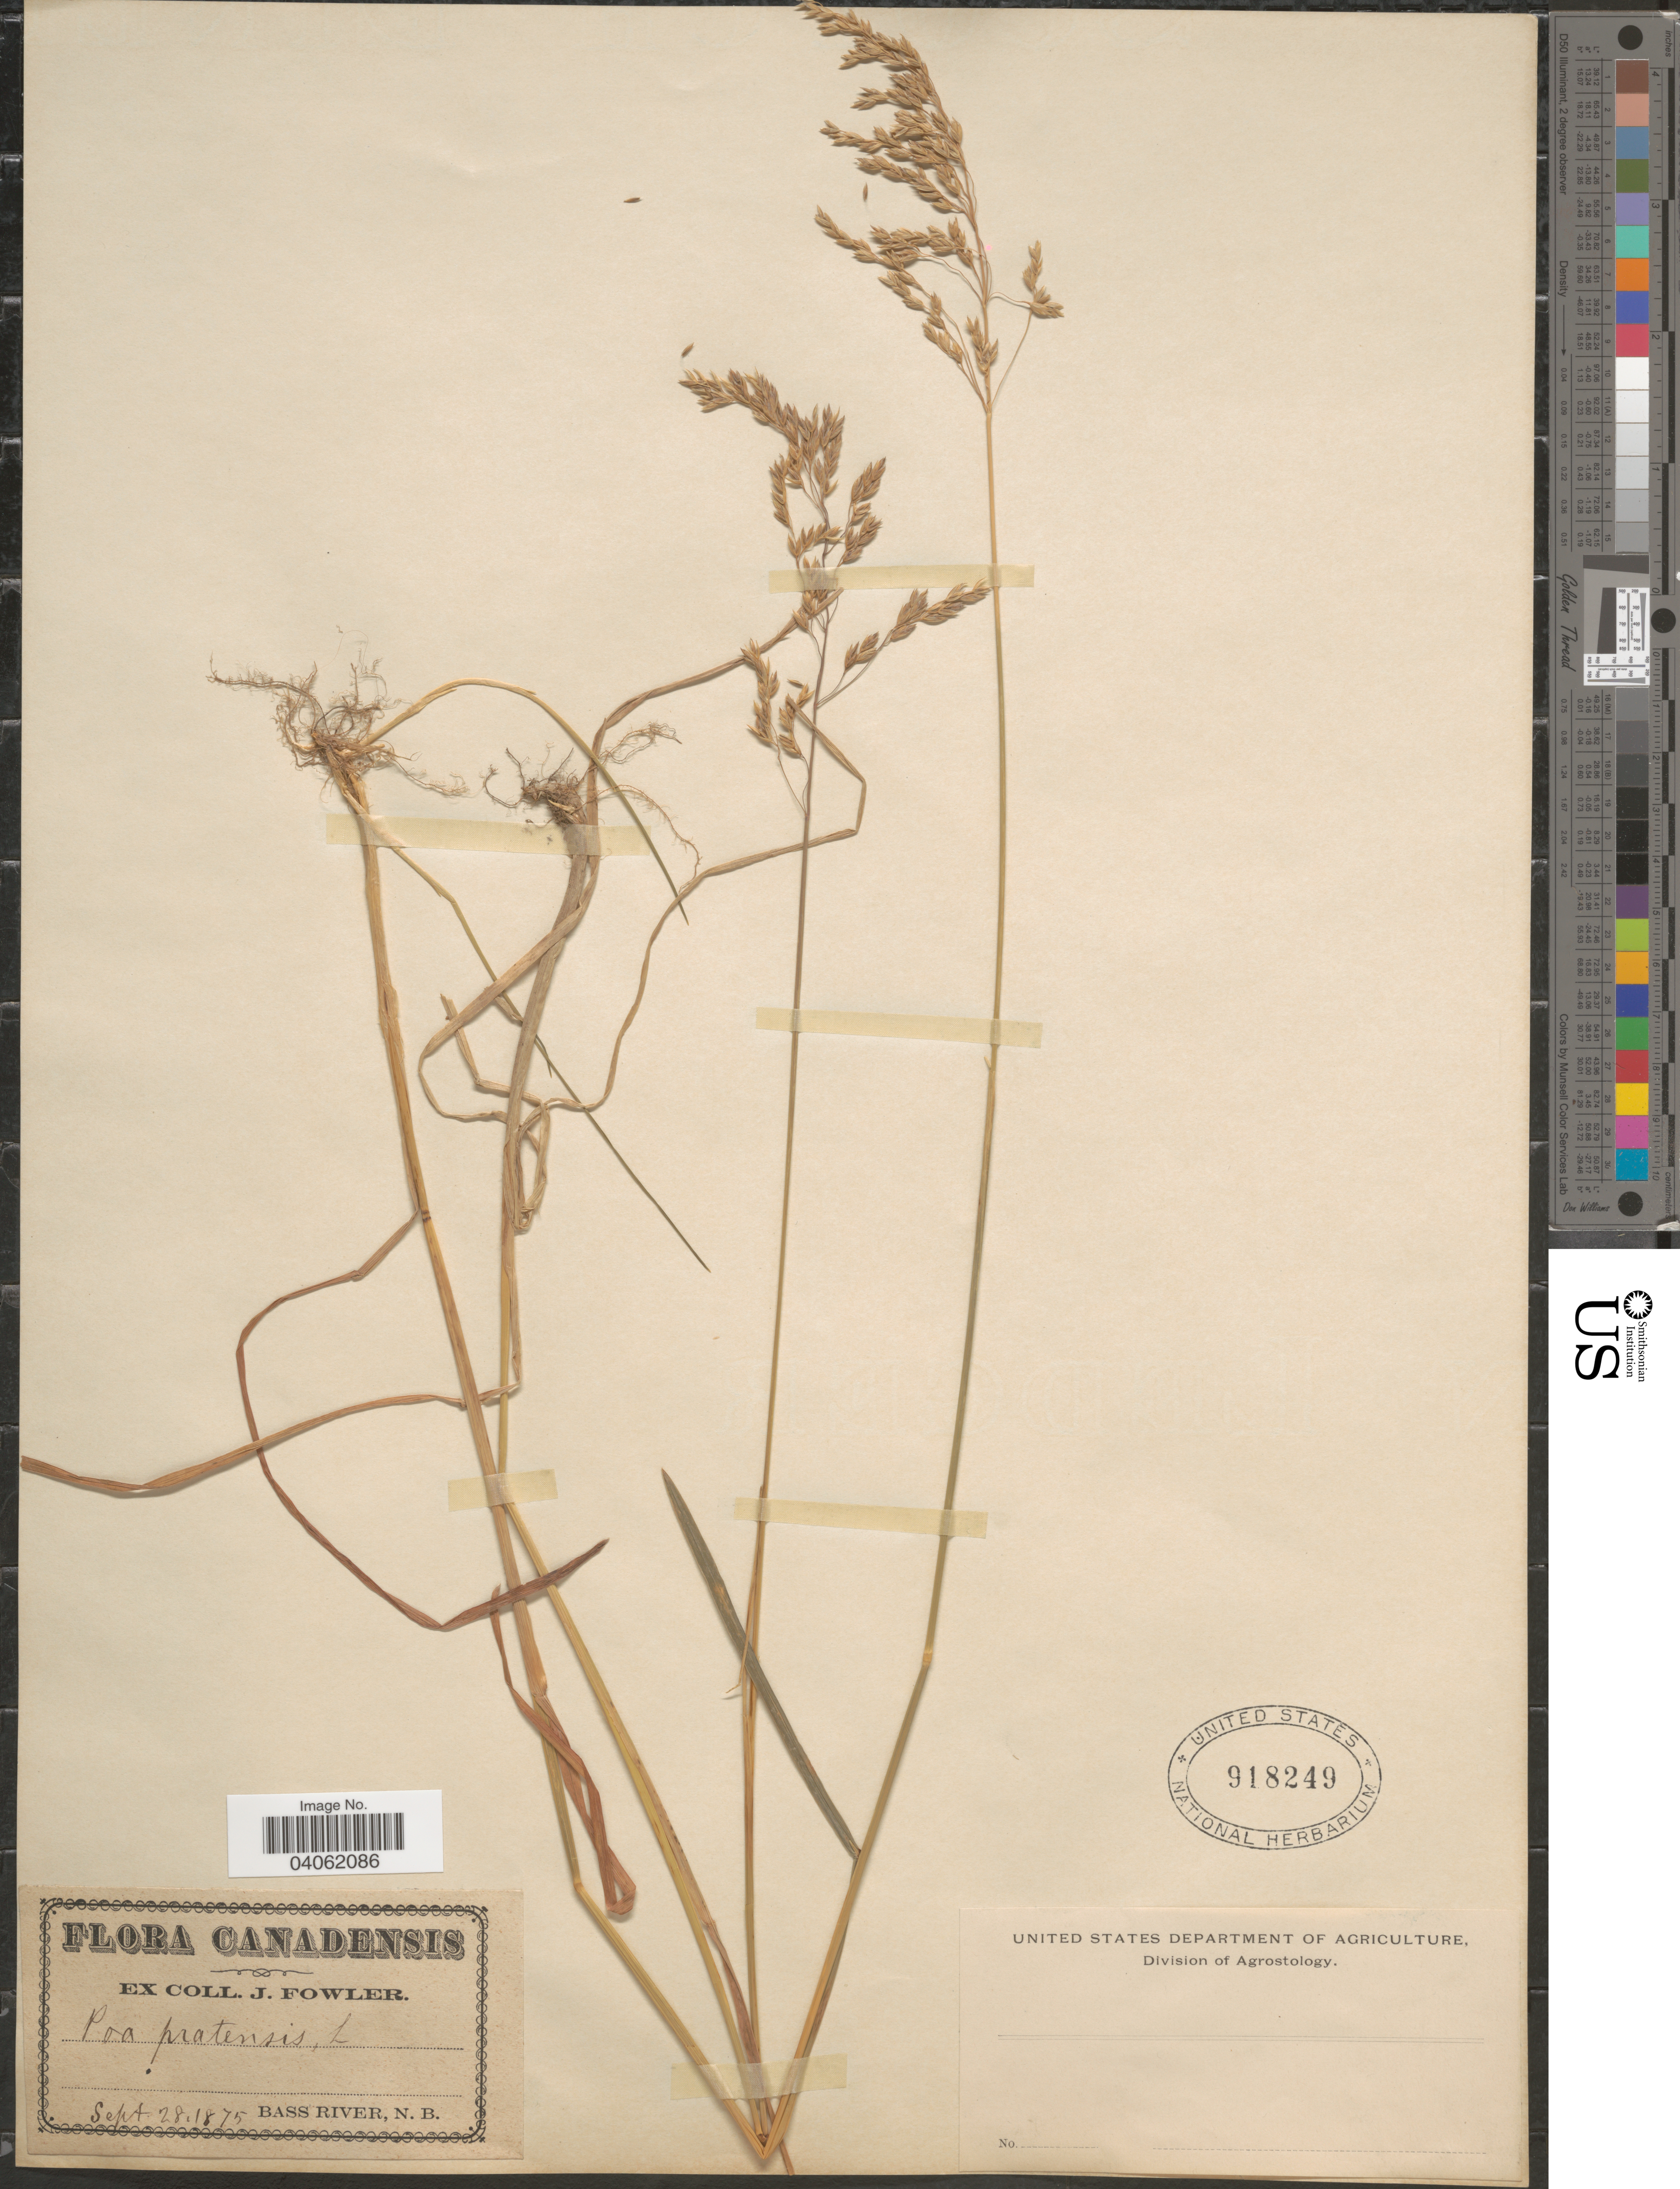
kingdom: Plantae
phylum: Tracheophyta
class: Liliopsida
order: Poales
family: Poaceae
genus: Poa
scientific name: Poa pratensis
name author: L.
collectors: J. Fowler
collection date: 1875-09-28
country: Canada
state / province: New Brunswick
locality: Bass River.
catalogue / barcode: US 918249